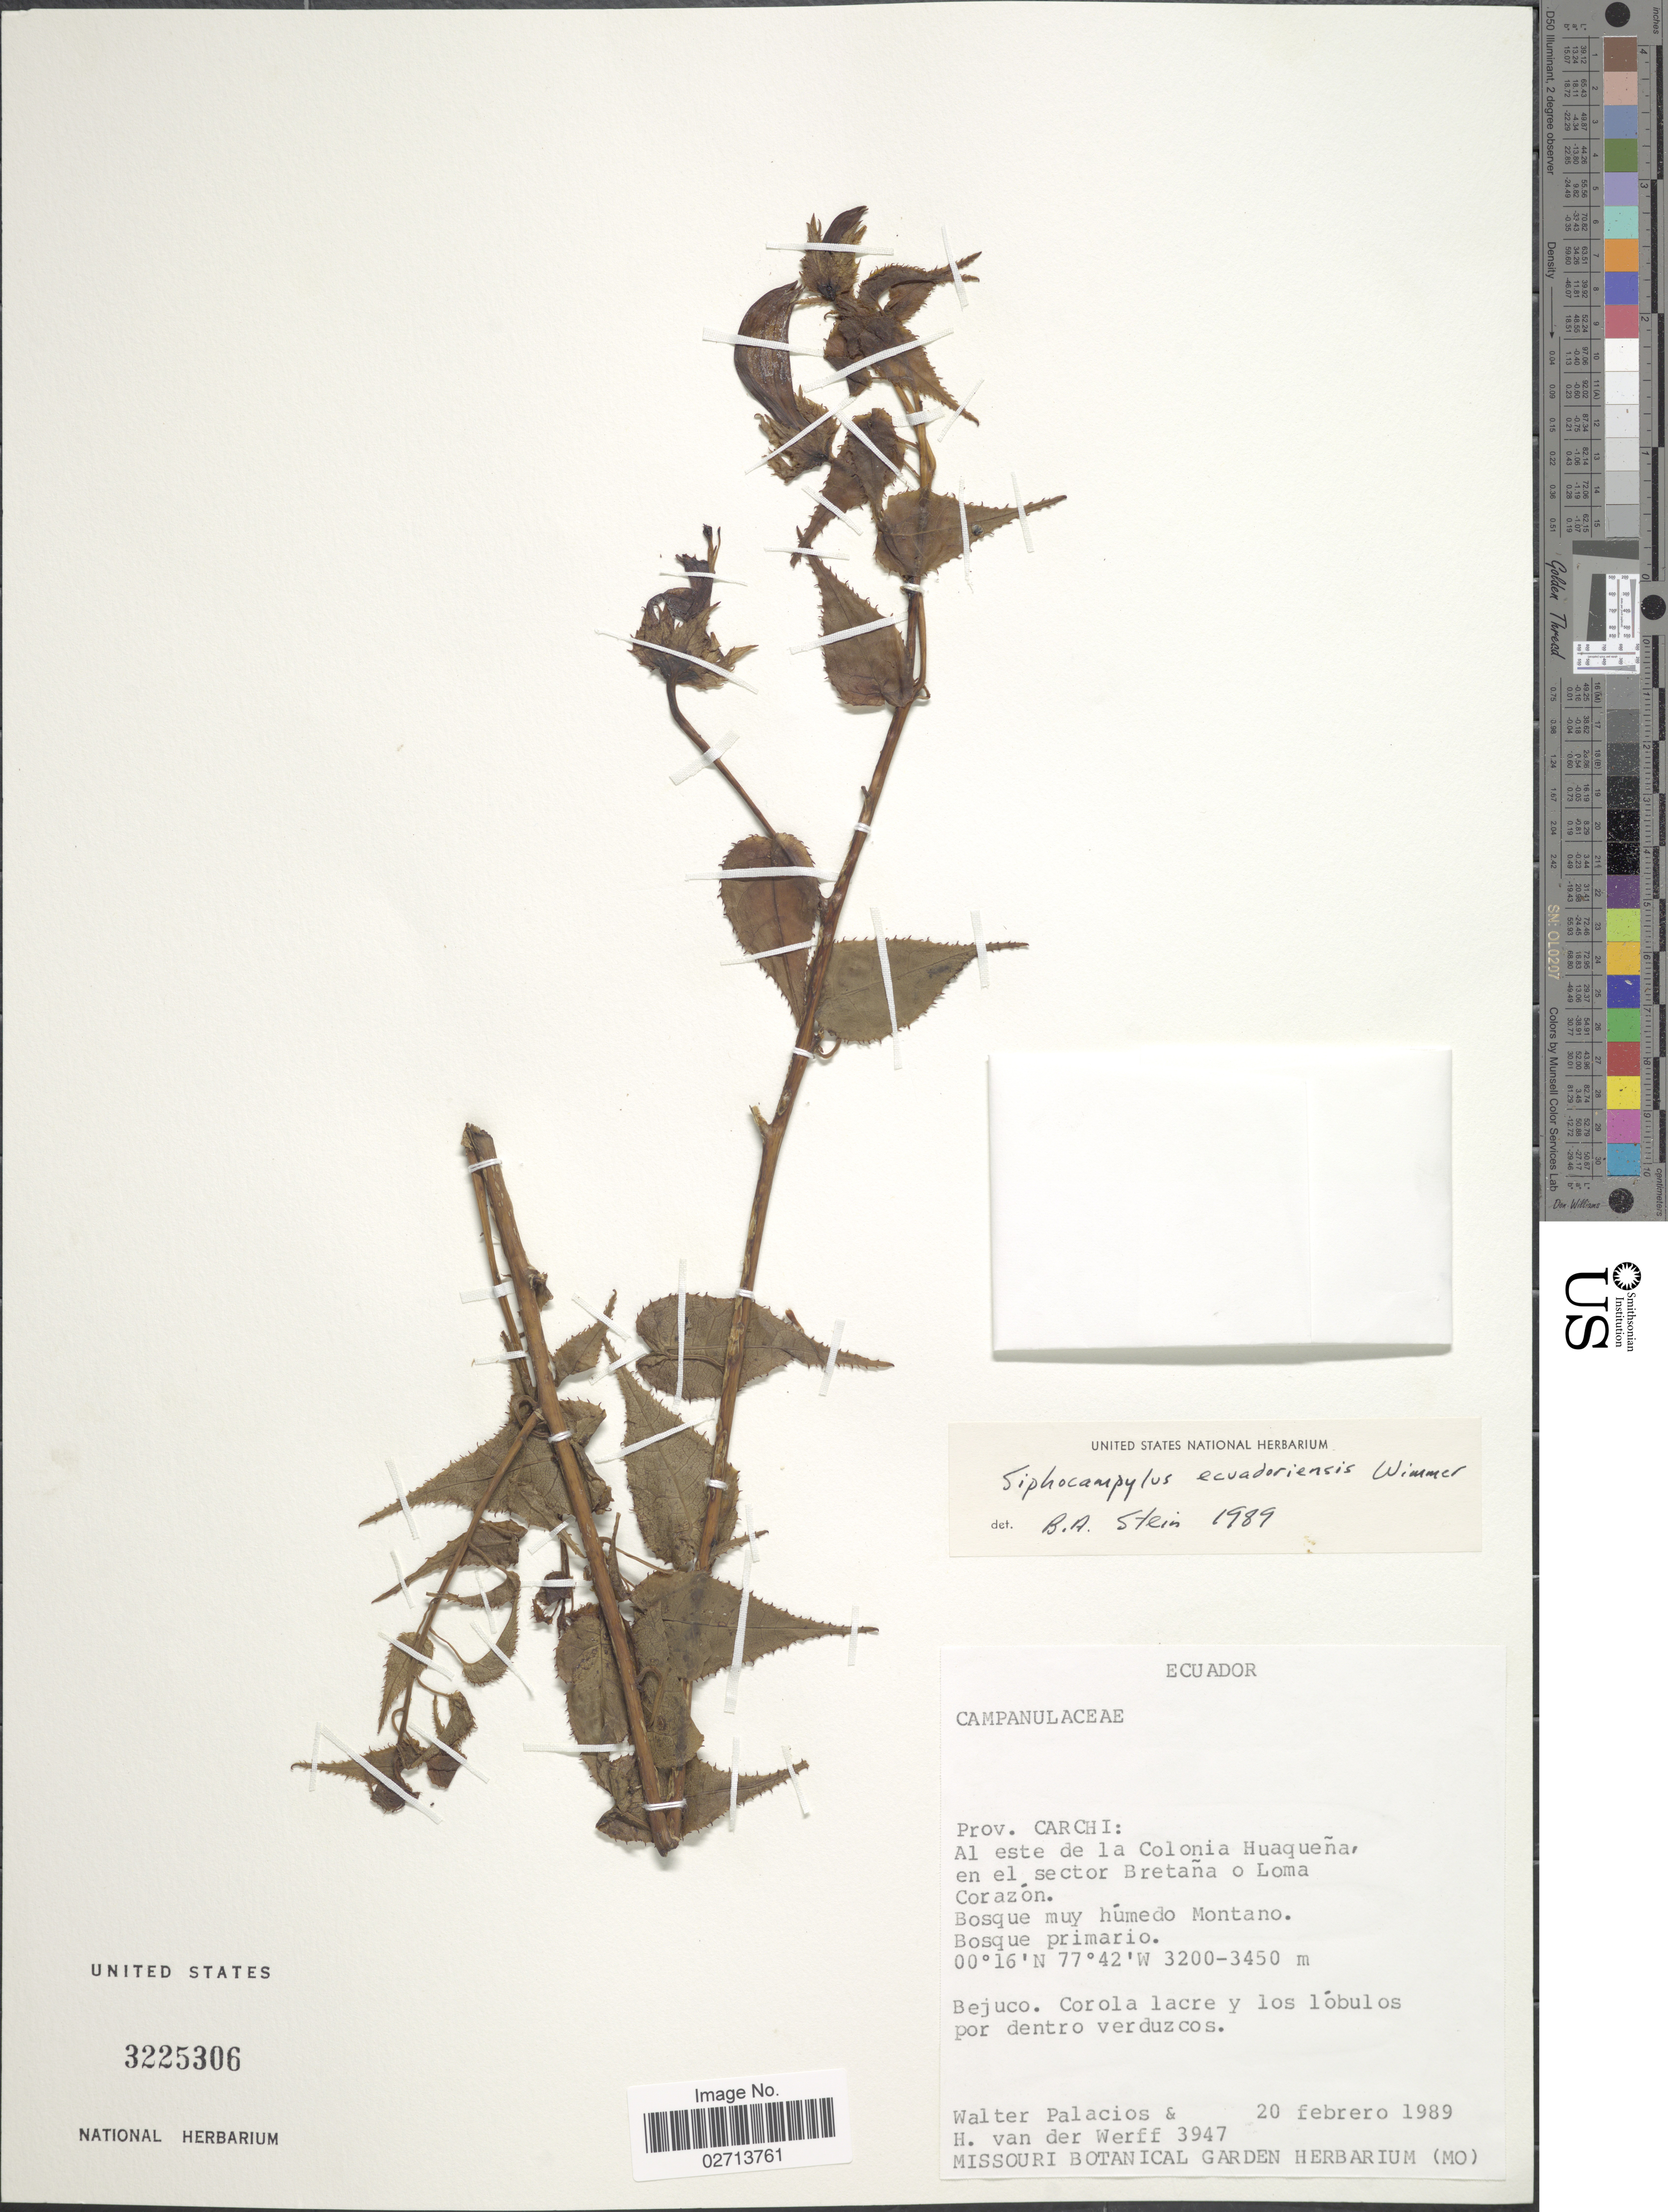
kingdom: Plantae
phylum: Tracheophyta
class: Magnoliopsida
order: Asterales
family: Campanulaceae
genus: Siphocampylus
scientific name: Siphocampylus ecuadorensis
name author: E. Wimm.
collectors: W. Palacios & H. van der Werff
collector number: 3947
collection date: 1989-02-20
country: Ecuador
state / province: Carchi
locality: Al este de la Colonia Huaque1a, en el sector Bretaña o Loma Corazón. Bosque muy húmedo Montano, Bosque primario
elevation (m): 3200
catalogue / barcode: US 3225306